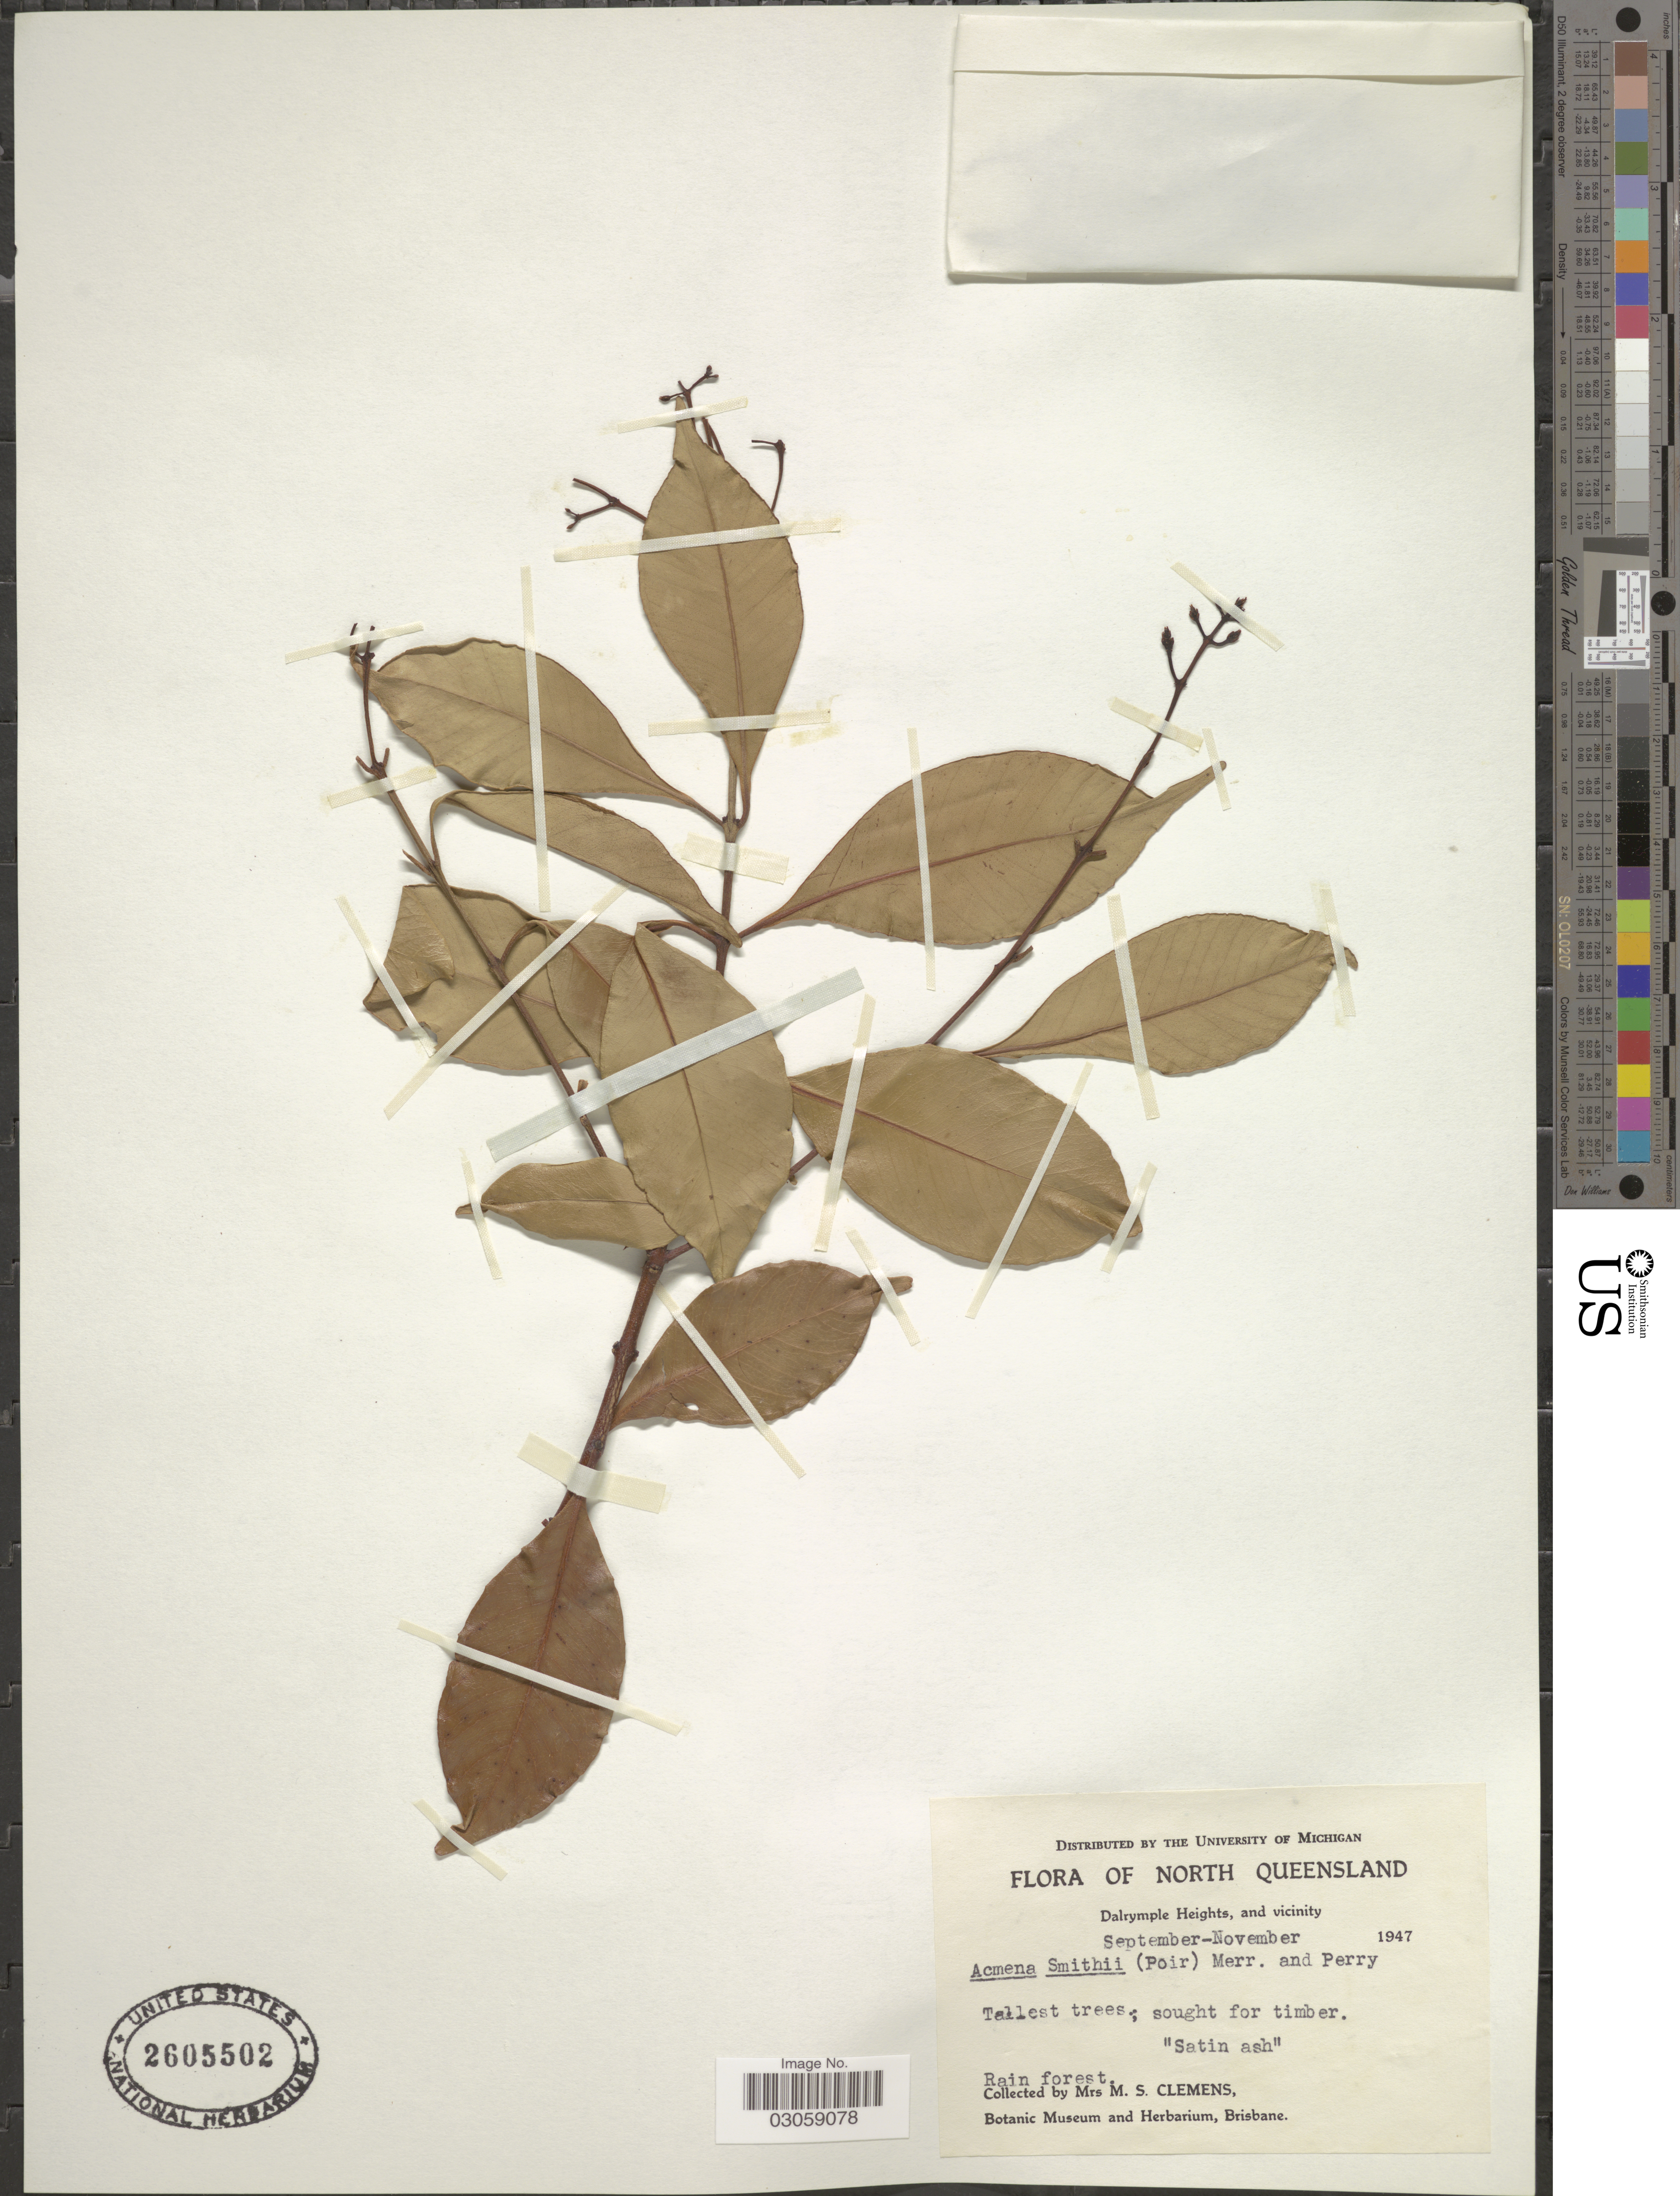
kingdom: Plantae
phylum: Tracheophyta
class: Magnoliopsida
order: Myrtales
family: Myrtaceae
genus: Syzygium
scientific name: Syzygium smithii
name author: (Poir.) Nied.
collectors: M. S. Clemens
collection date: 1947-09/1947-11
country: Australia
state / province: Queensland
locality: North Queensland, Dalrymple Heights, and vicinity.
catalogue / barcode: US 2605502